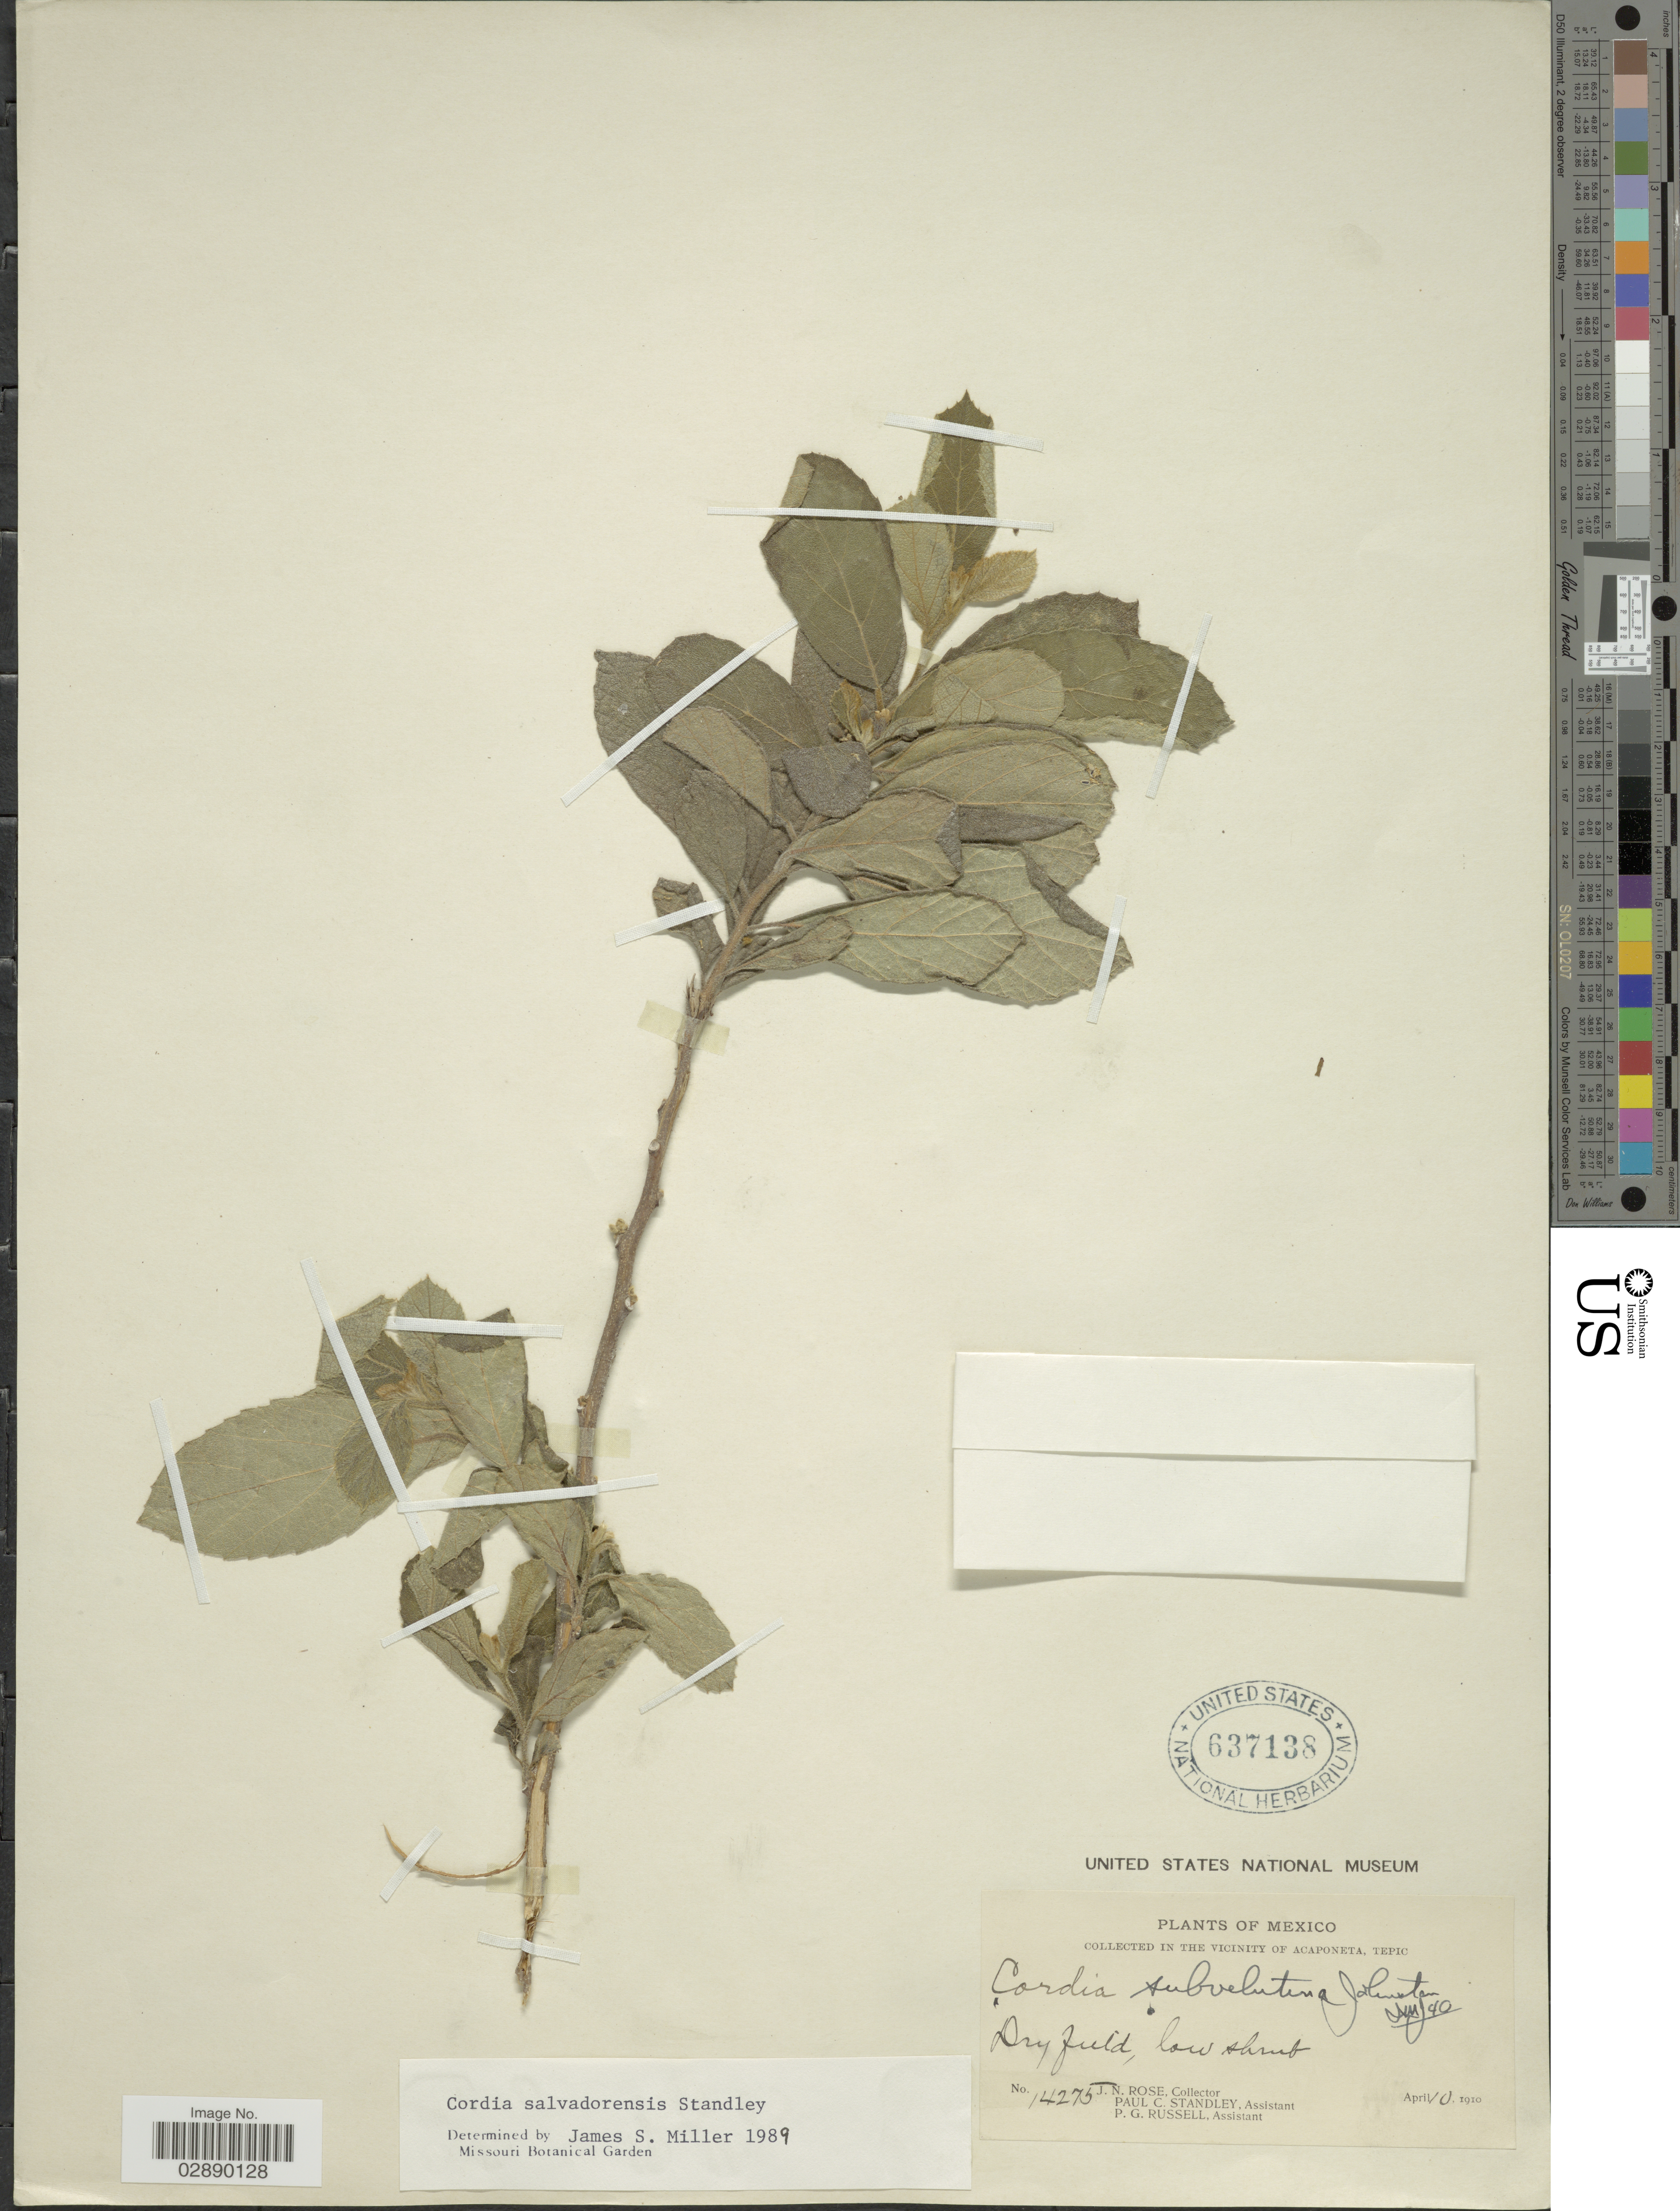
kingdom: Plantae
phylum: Tracheophyta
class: Magnoliopsida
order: Boraginales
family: Cordiaceae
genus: Cordia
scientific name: Cordia salvadorensis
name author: Standl.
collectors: J. N. Rose, P. C. Standley & P. G. Russell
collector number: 14275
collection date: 1910-04-10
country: Mexico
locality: Collected in the vicinity of Acaponeta, Tepic.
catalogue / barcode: US 637138